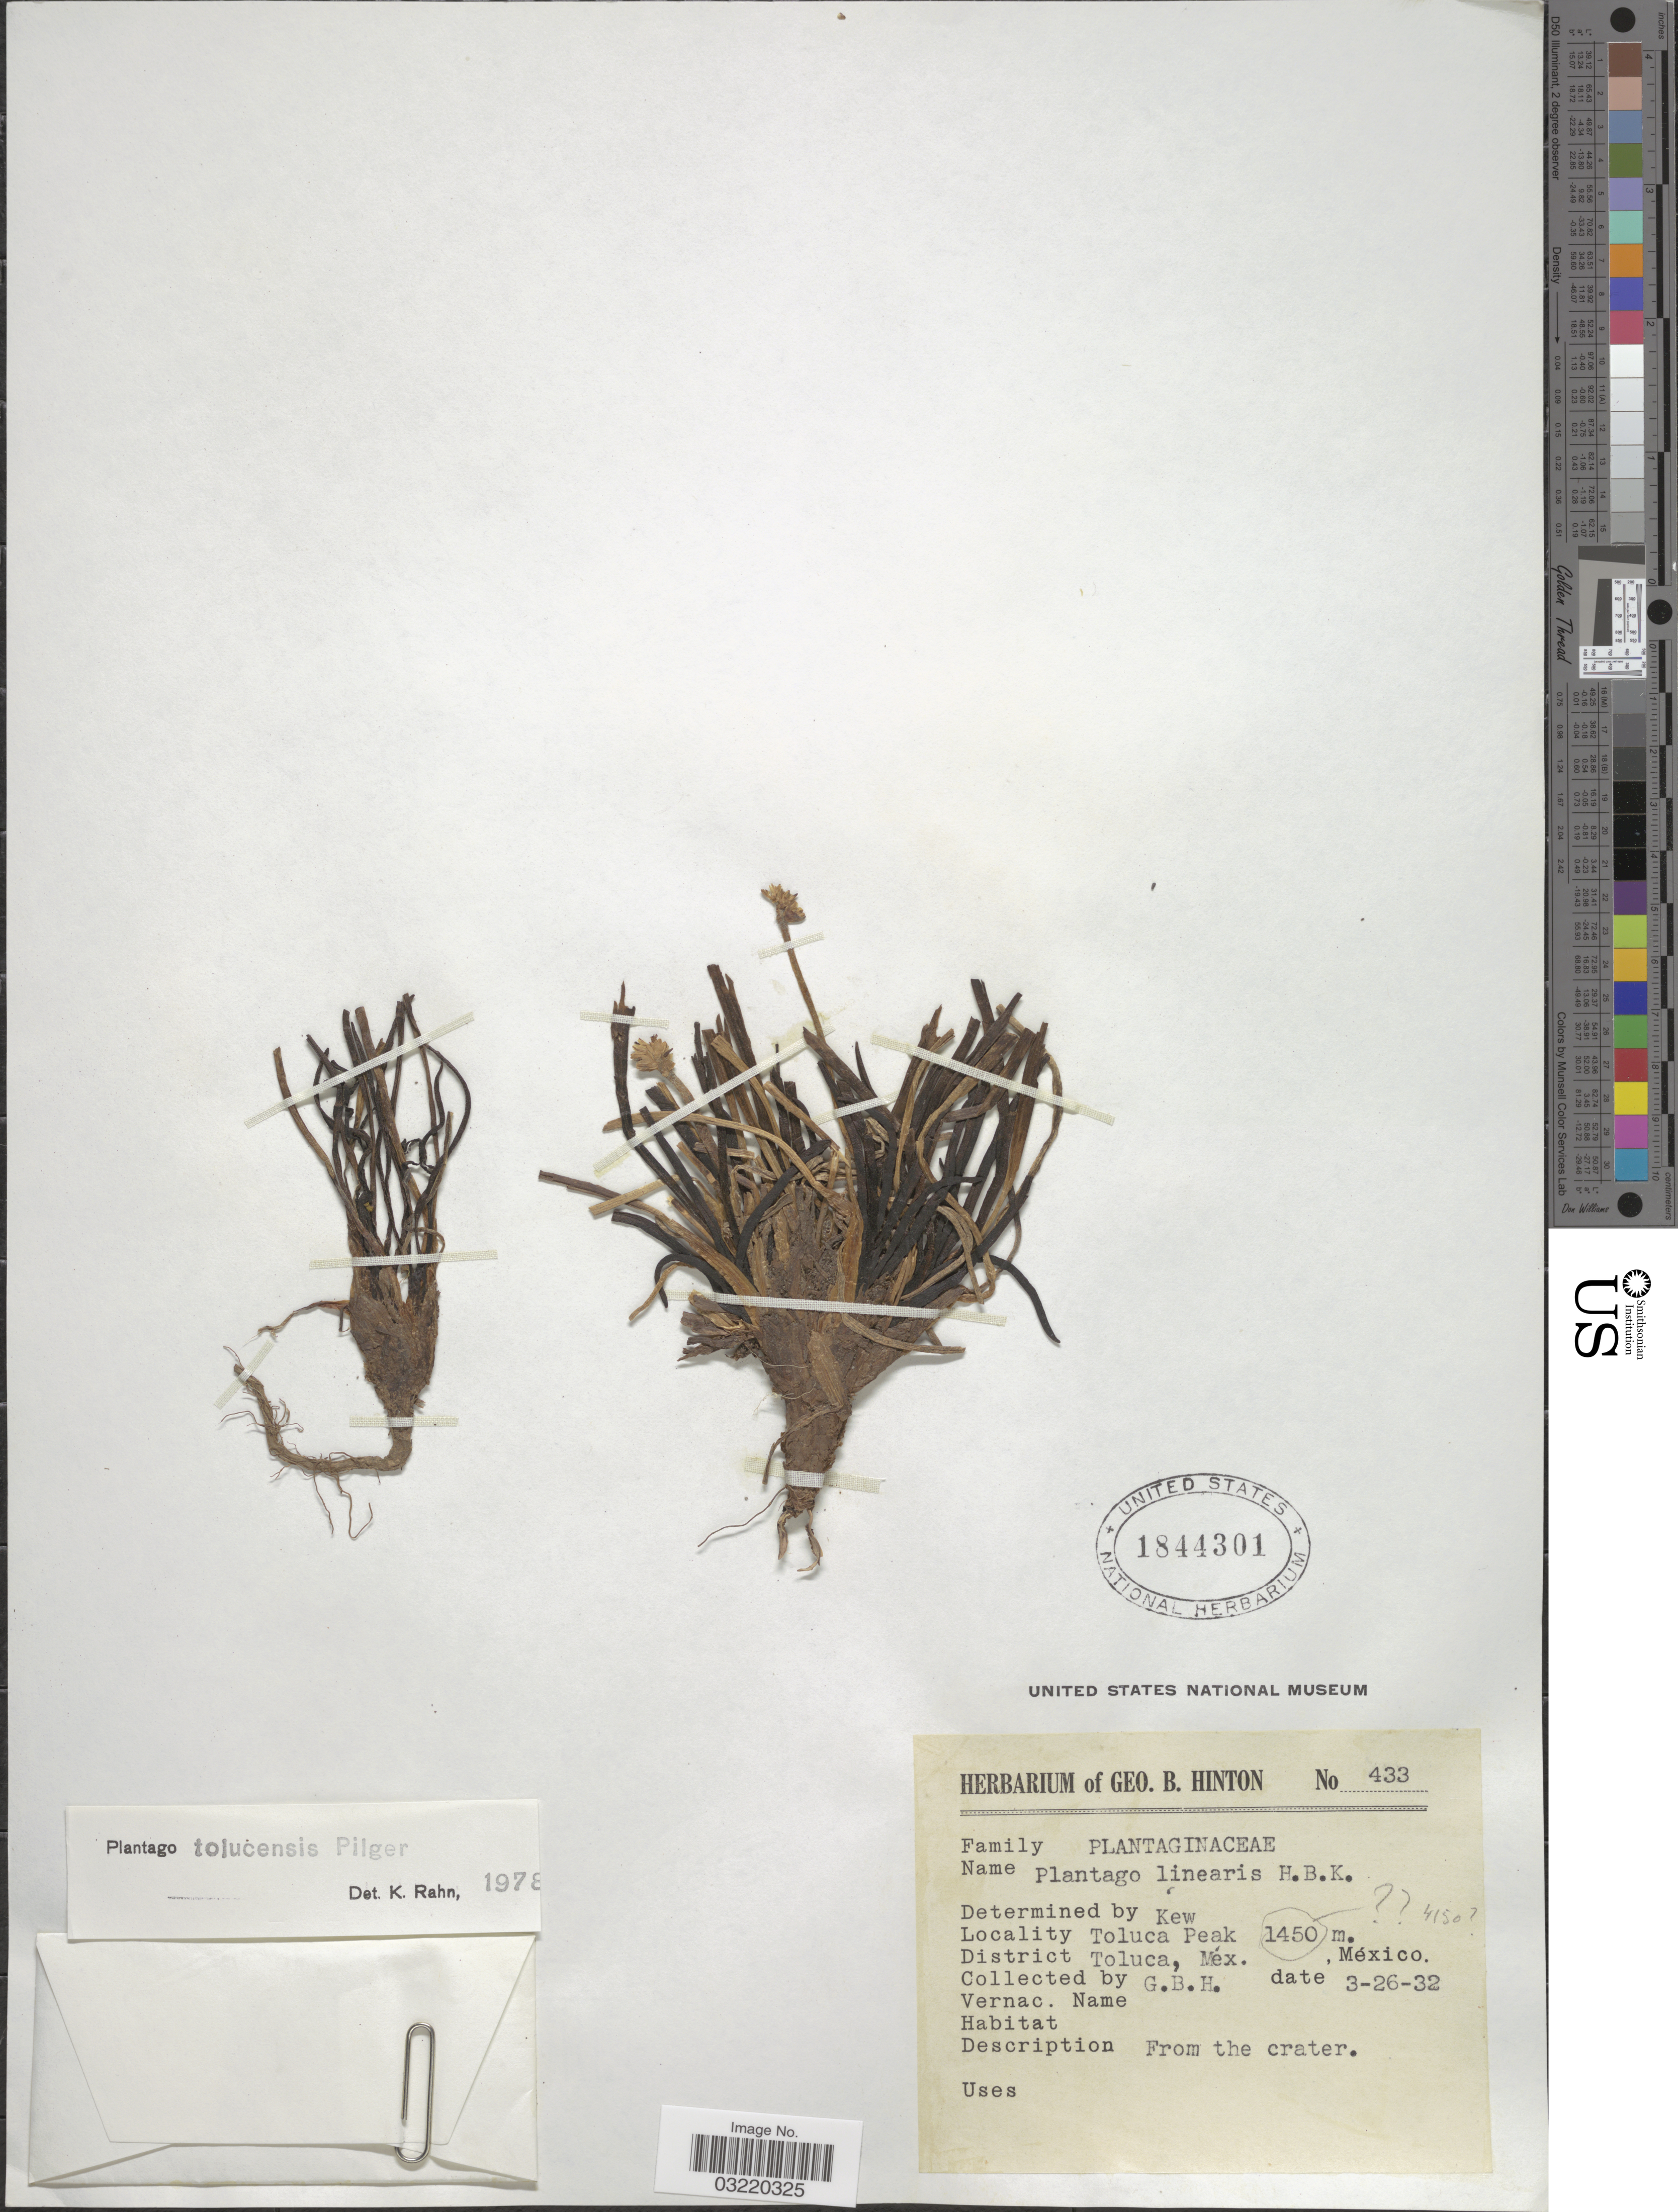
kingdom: Plantae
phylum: Tracheophyta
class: Magnoliopsida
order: Lamiales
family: Plantaginaceae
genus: Plantago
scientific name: Plantago tolucensis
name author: Pilg.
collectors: G. B. Hinton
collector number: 433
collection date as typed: Transcribed d/m/y: 26/3/32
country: Mexico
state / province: México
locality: Toluca Peak. District Toluca, Méx.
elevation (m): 1450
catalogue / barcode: US 1844301